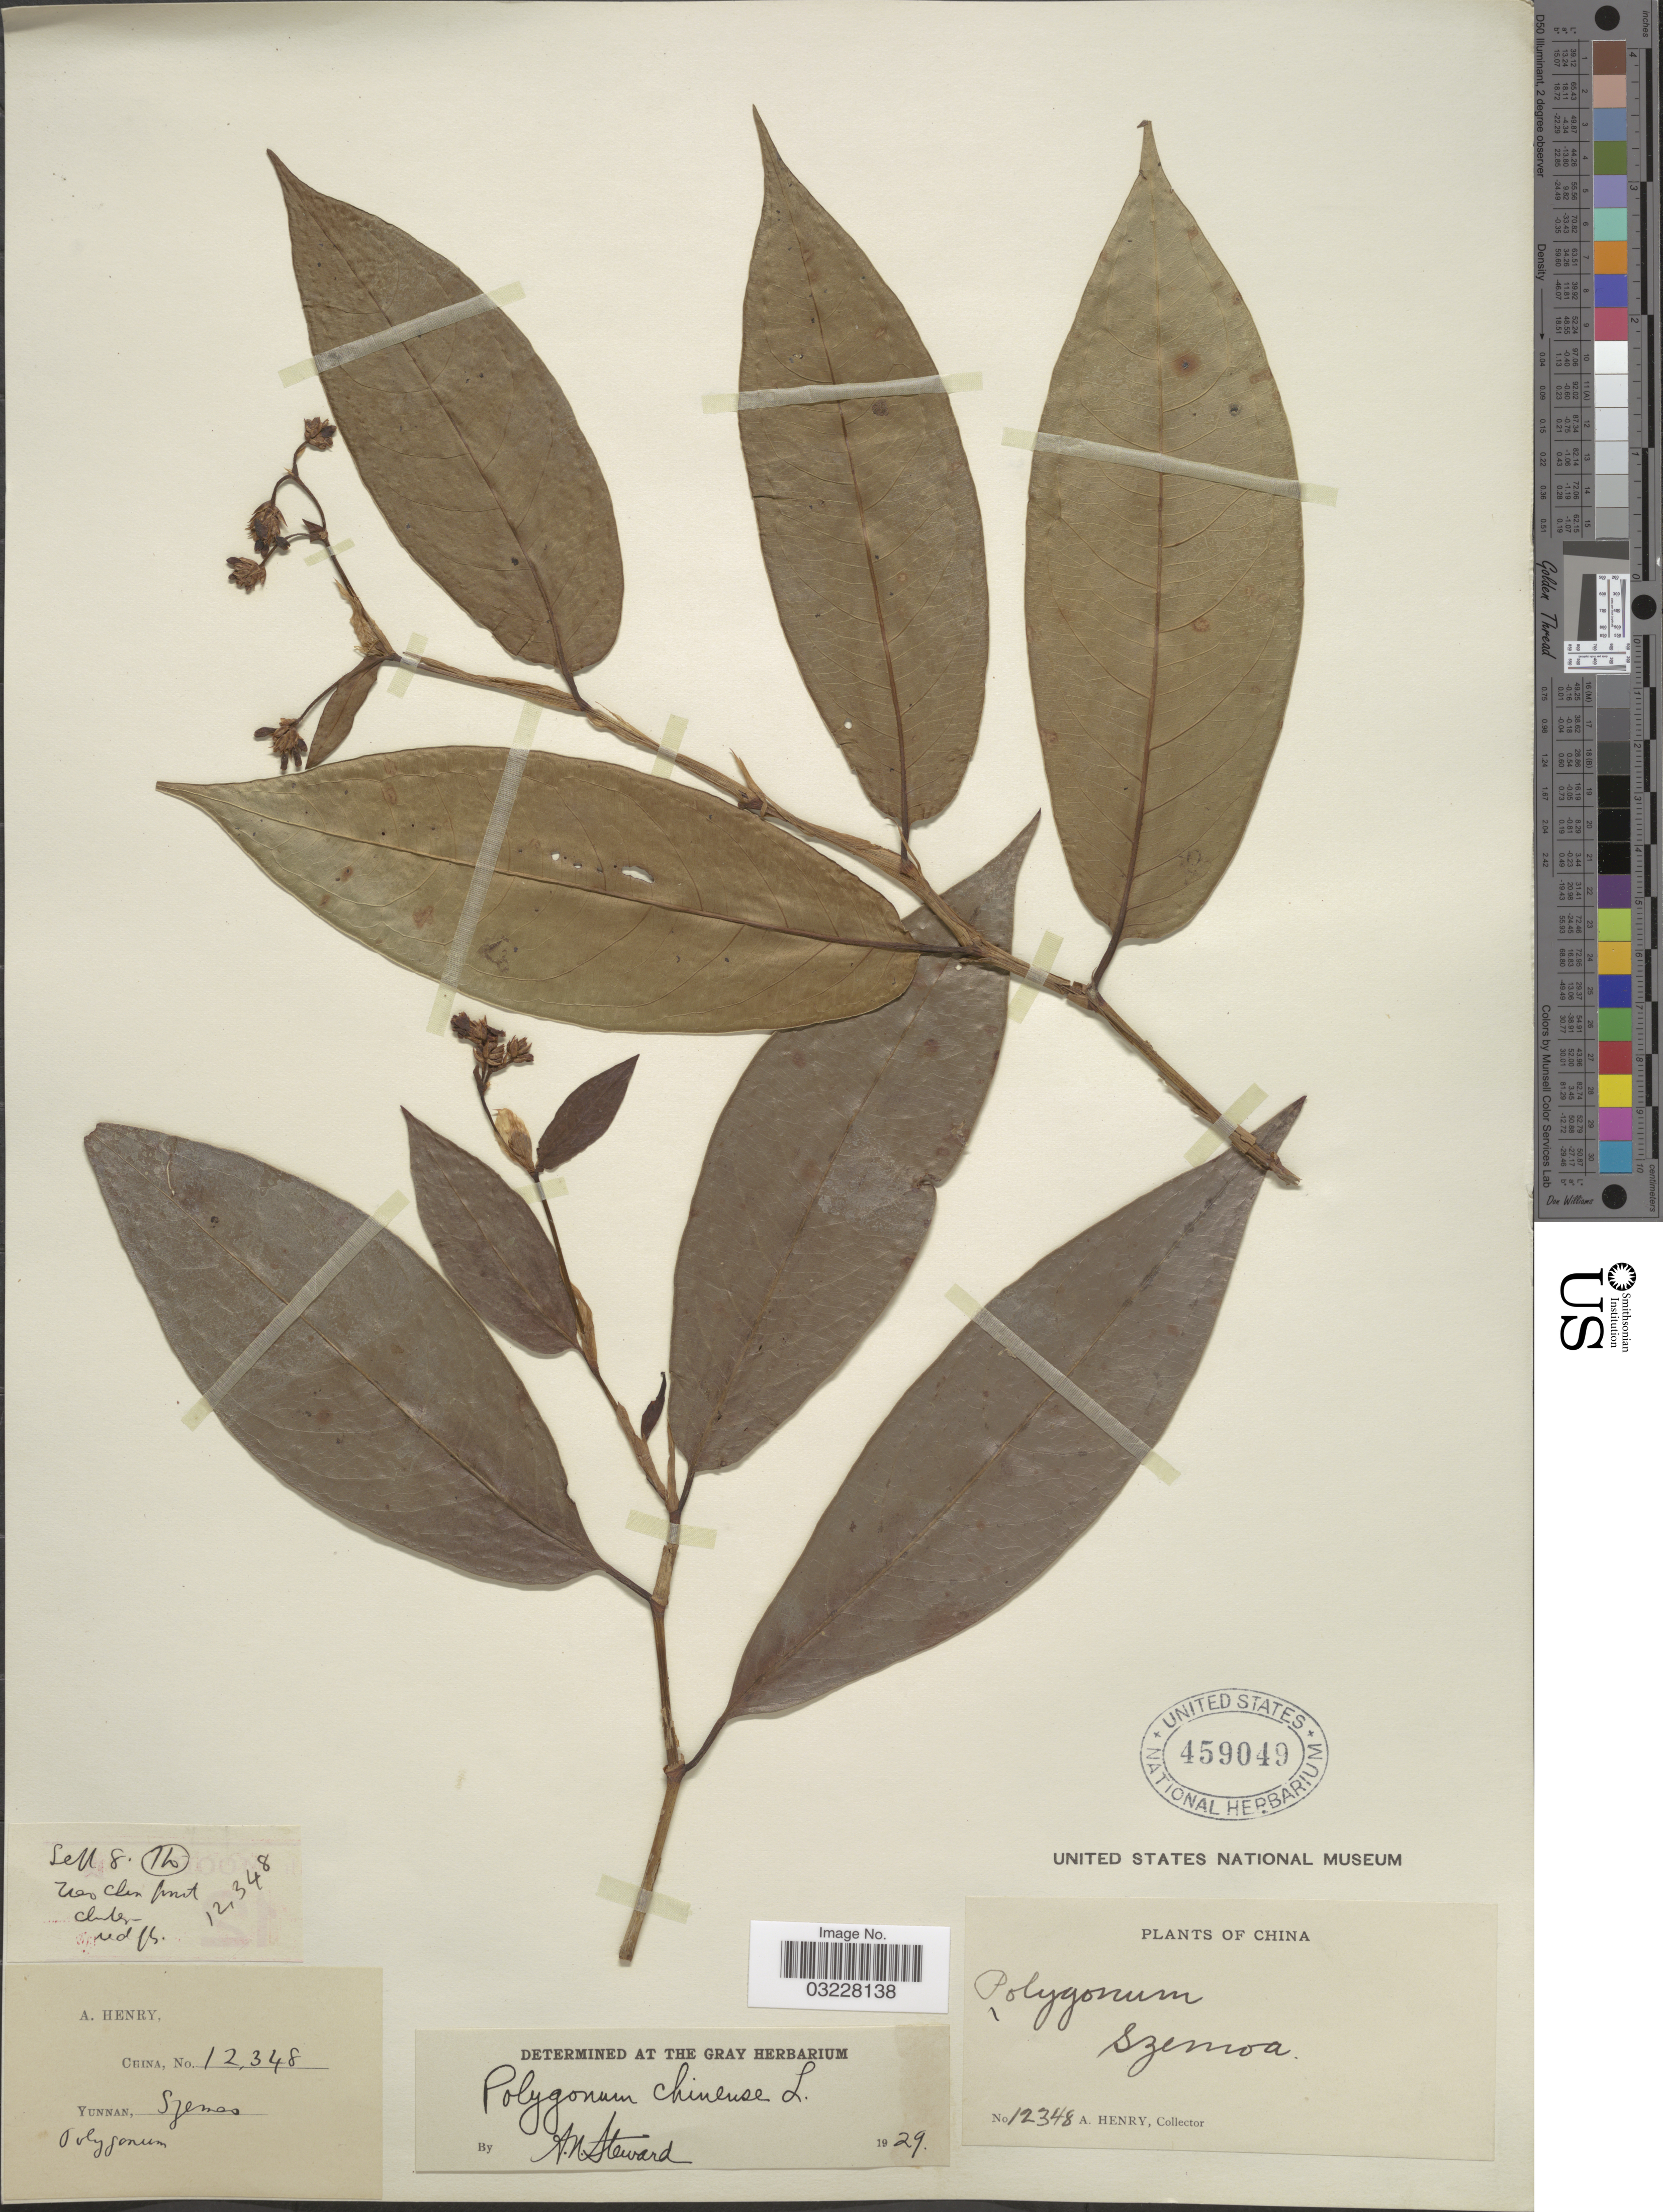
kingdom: Plantae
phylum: Tracheophyta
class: Magnoliopsida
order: Caryophyllales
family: Polygonaceae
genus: Polygonum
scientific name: Polygonum chinense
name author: L.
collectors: A. Henry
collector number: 12348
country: China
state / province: Yunnan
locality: Szemoa. Tiao chen forest. Ho.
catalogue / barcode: US 459049